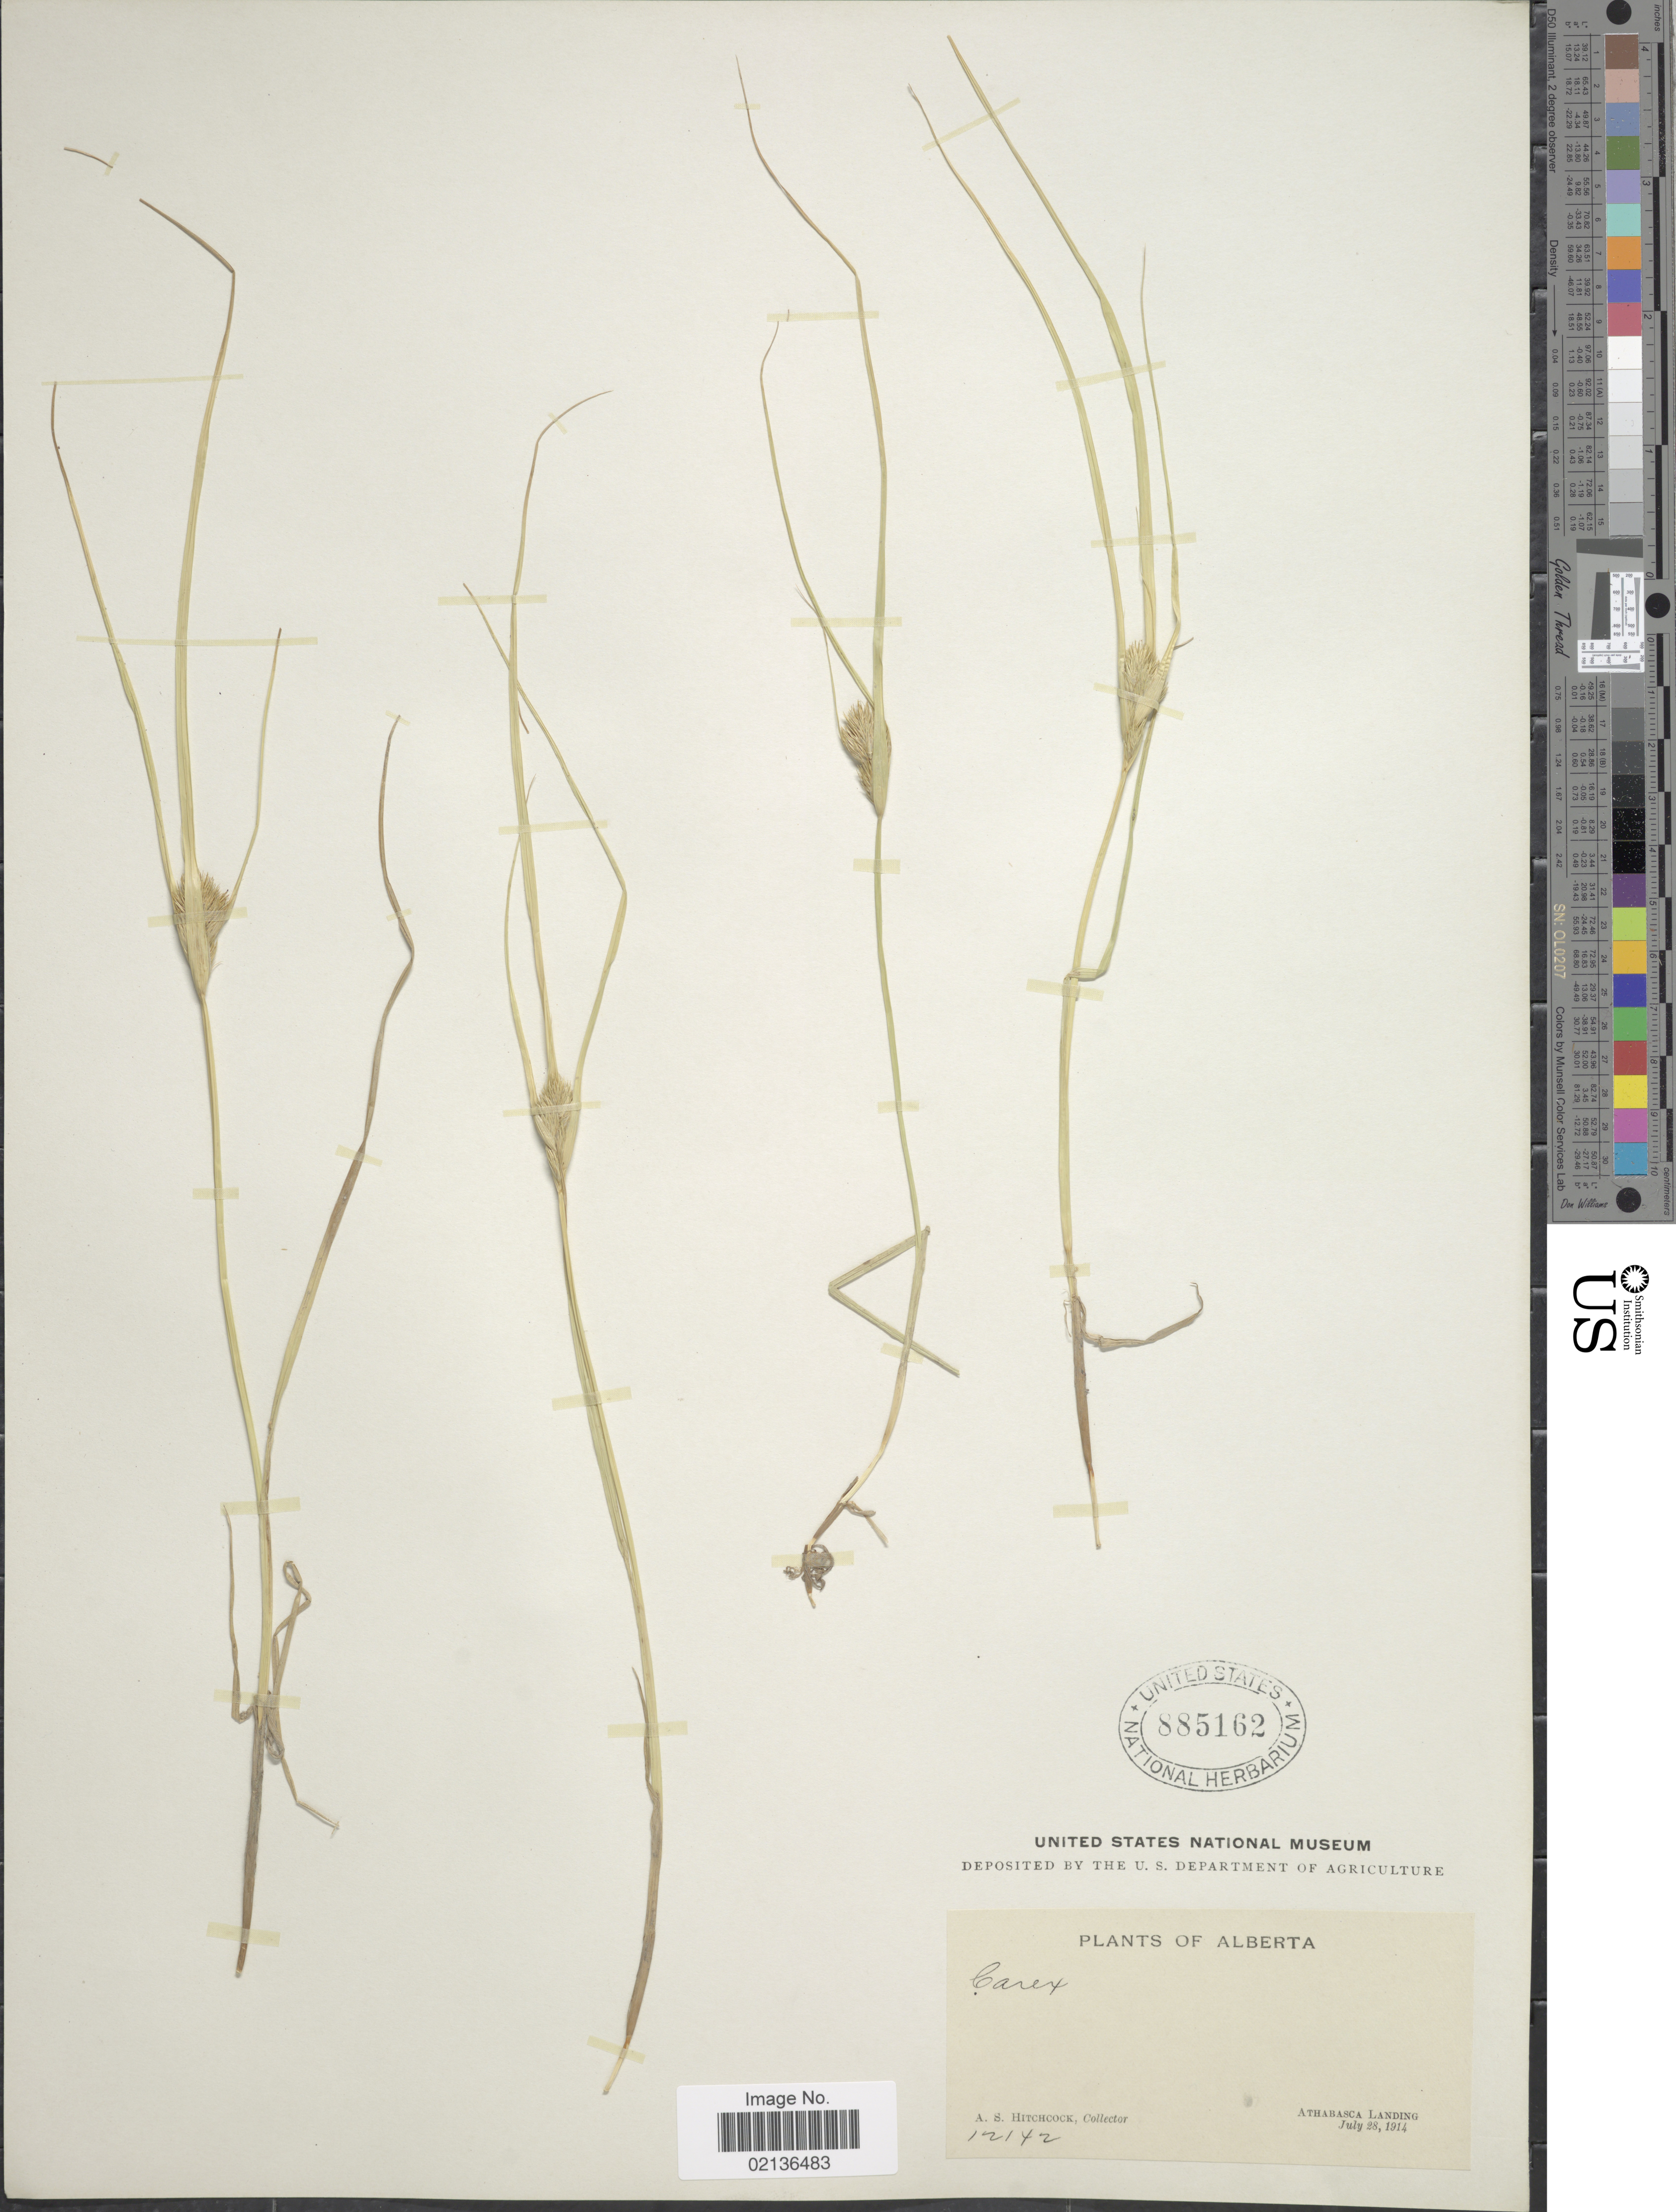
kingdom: Plantae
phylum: Tracheophyta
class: Liliopsida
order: Poales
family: Cyperaceae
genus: Carex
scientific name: Carex sychnocephala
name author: J. Carey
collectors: A. S. Hitchcock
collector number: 12142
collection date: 1914-07-28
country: Canada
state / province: Alberta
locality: Athabasca Landing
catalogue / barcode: US 885162